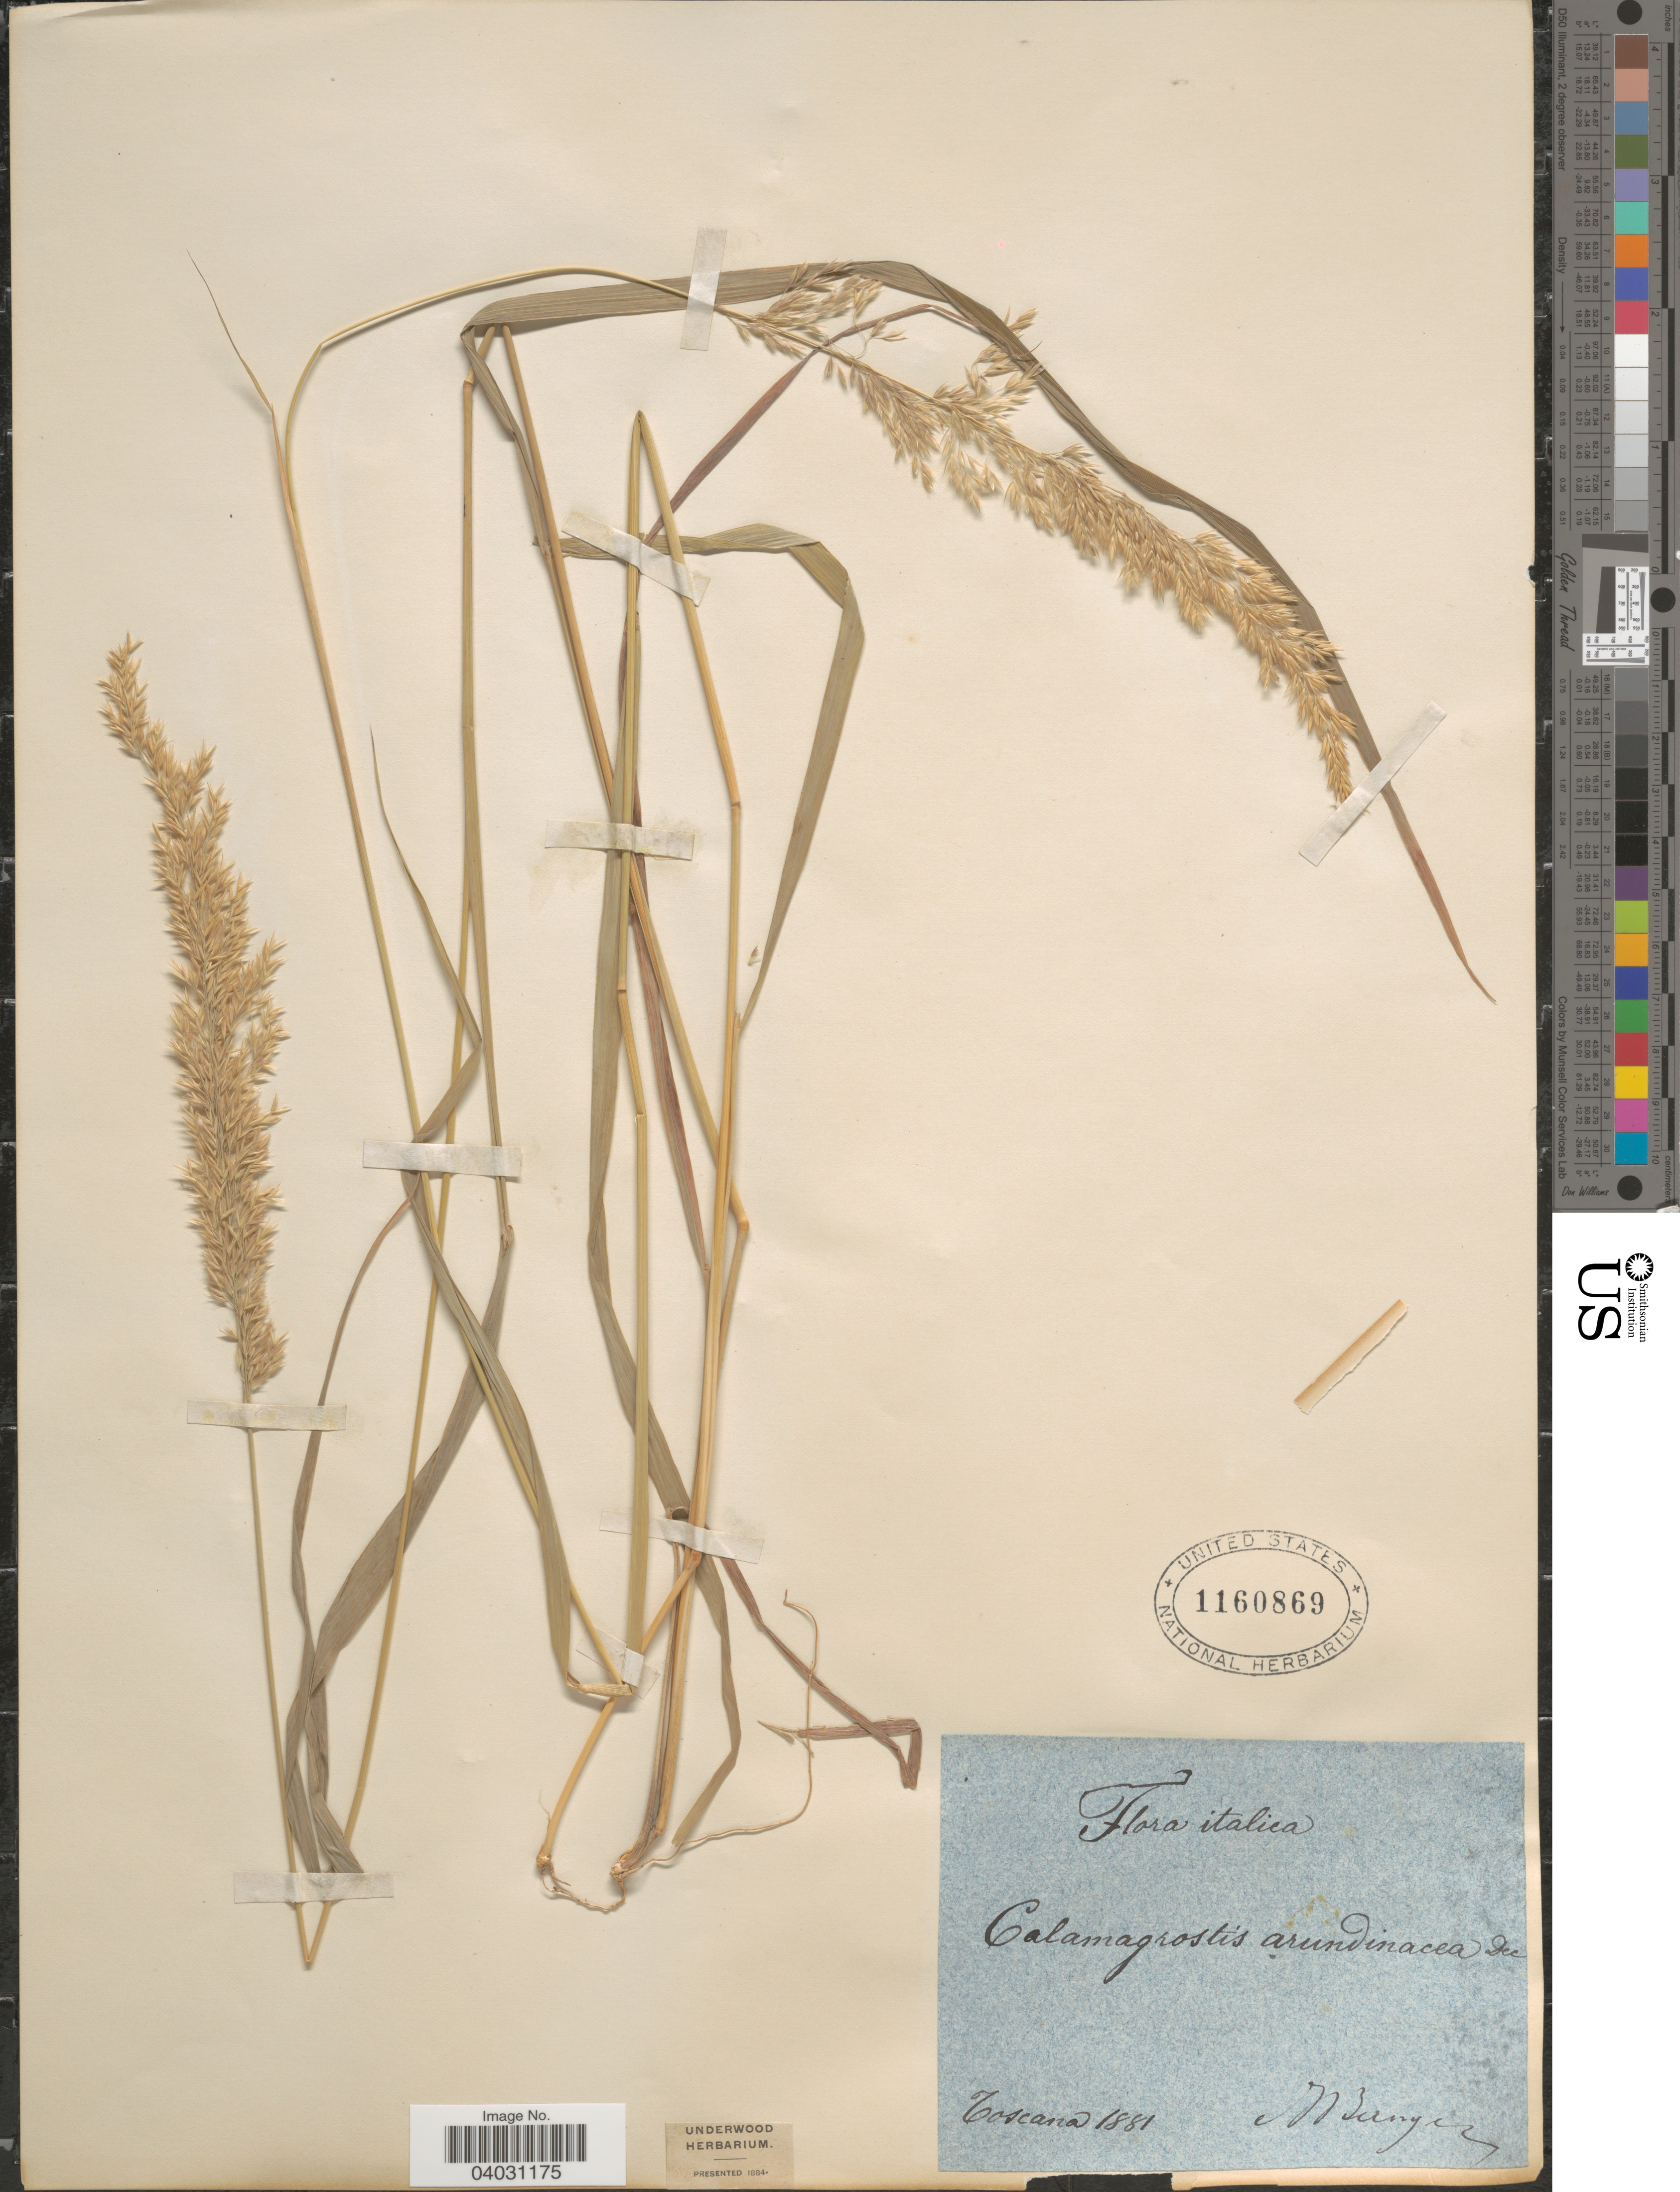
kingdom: Plantae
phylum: Tracheophyta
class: Liliopsida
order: Poales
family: Poaceae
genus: Calamagrostis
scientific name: Calamagrostis arundinacea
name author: (L.) Roth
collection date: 1881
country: Italy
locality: Italica. Toscana.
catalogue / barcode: US 1160869